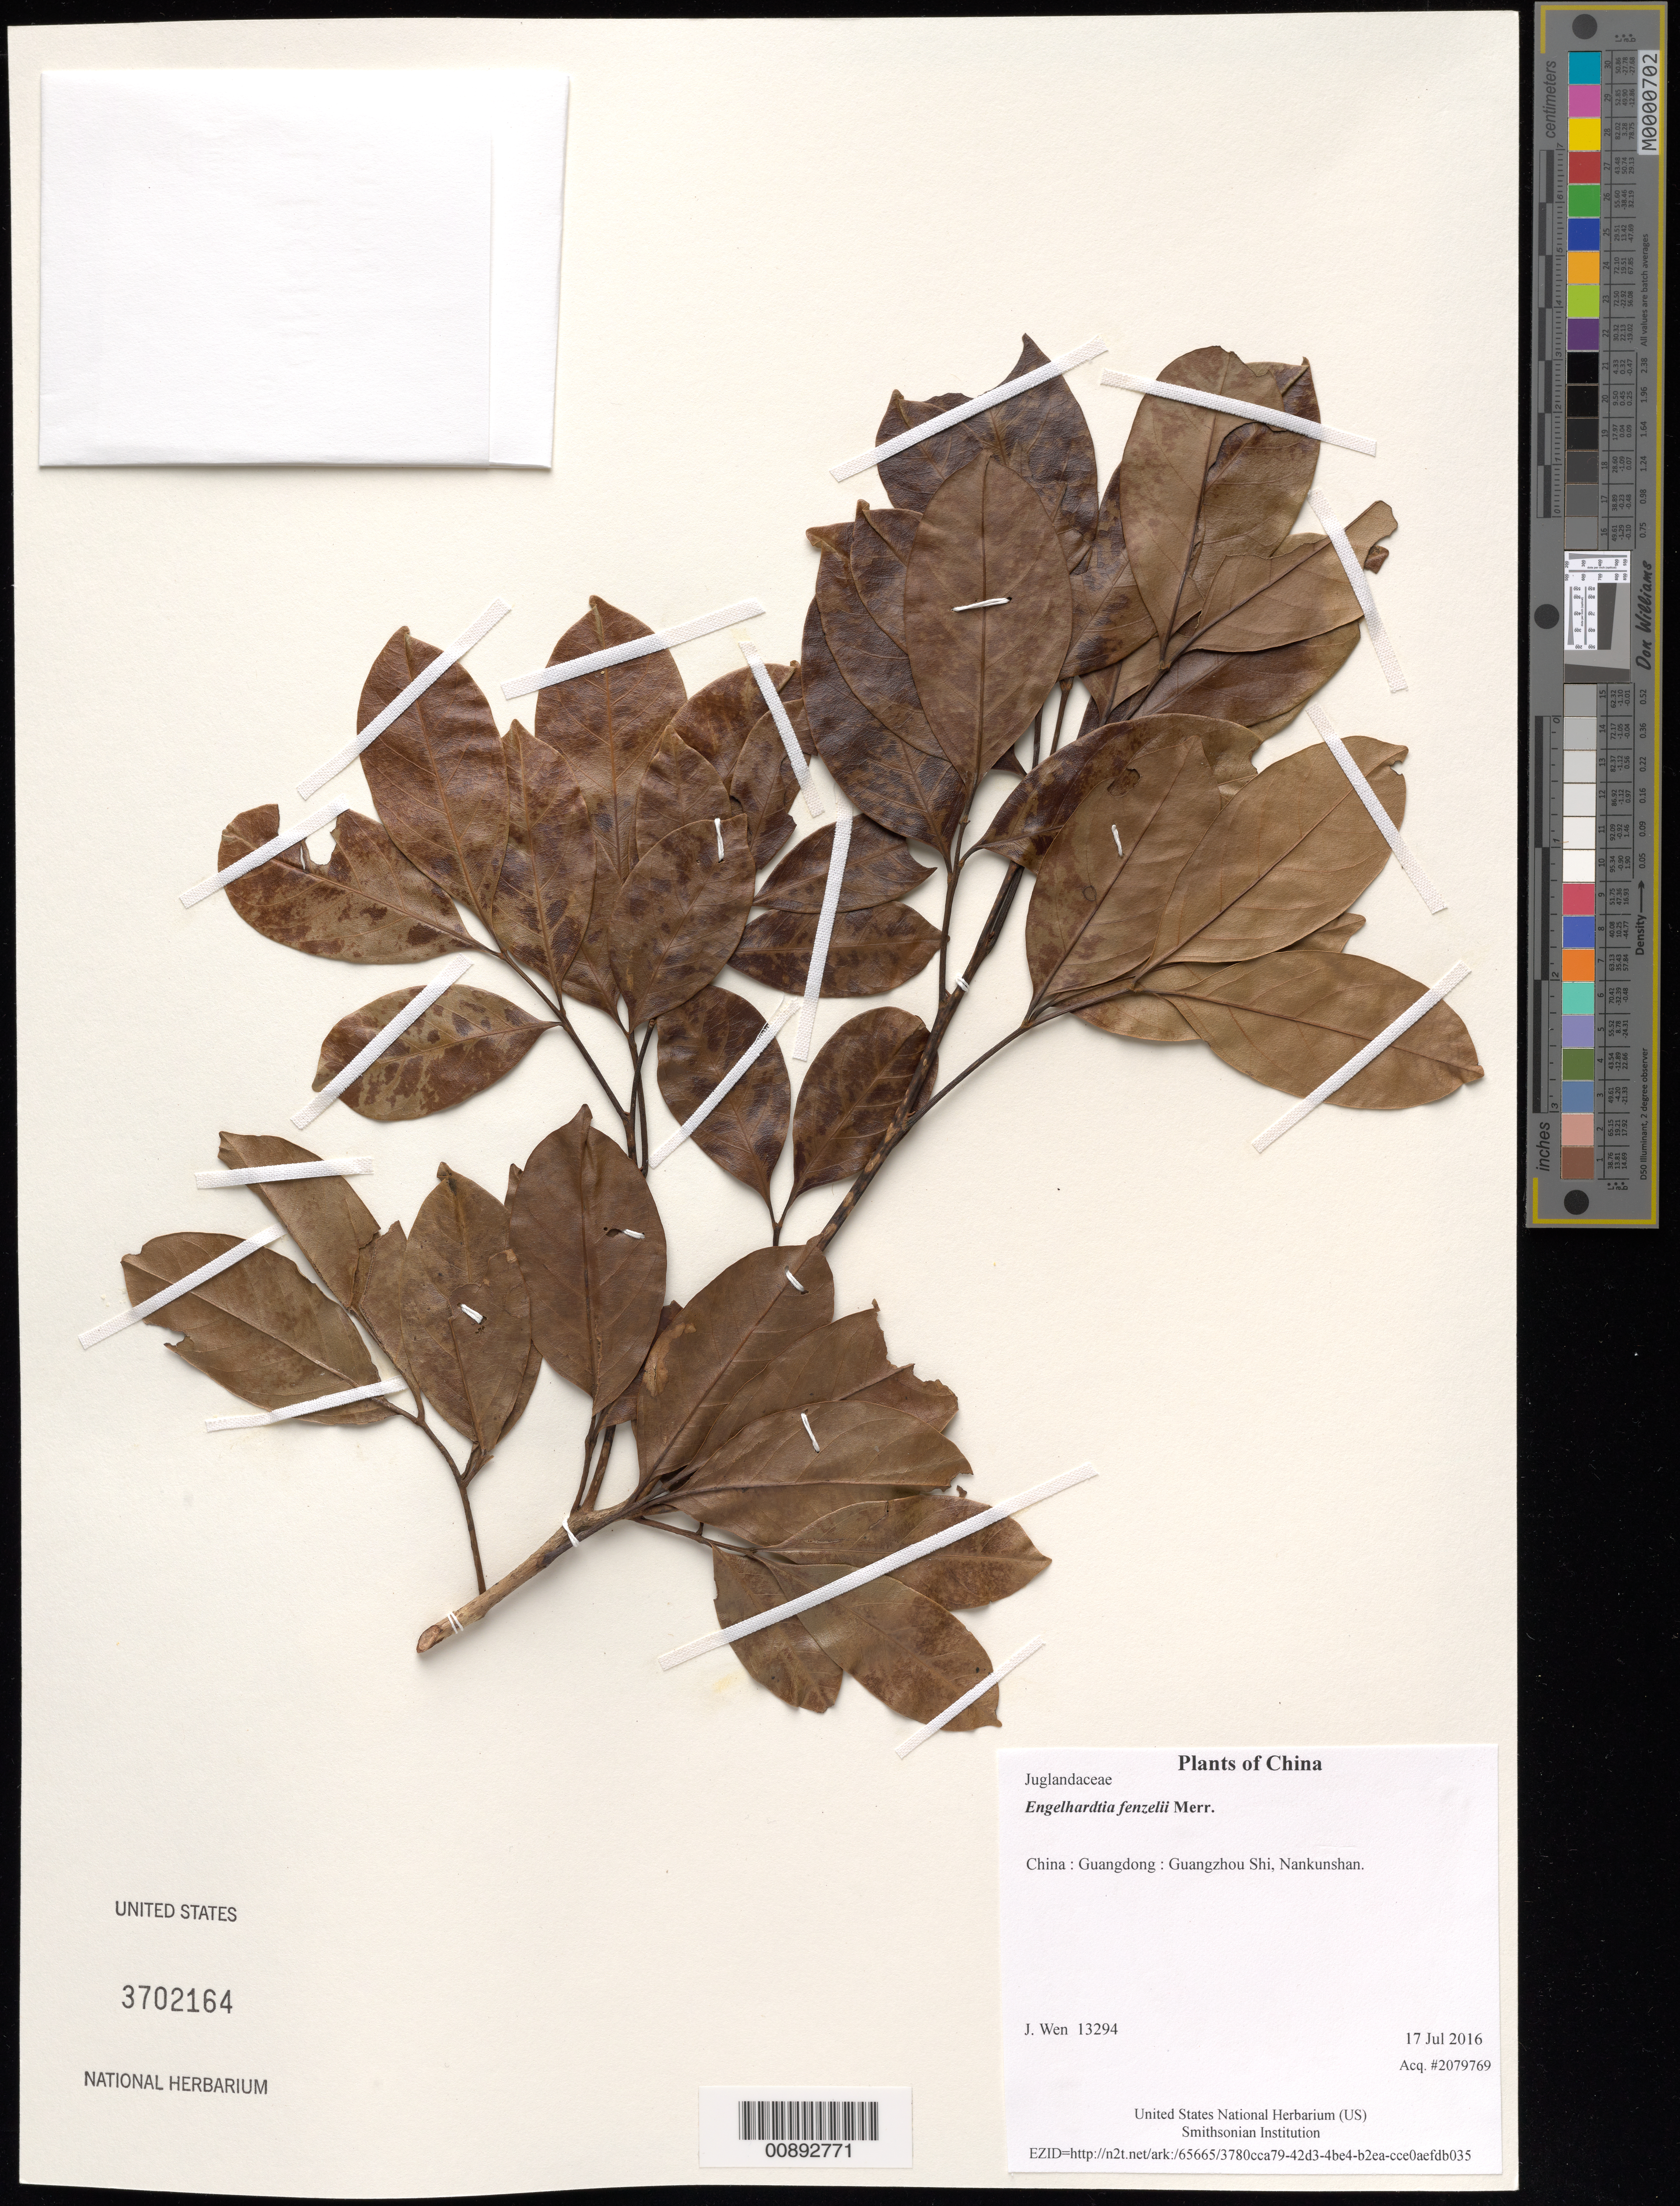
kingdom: Plantae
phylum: Tracheophyta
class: Magnoliopsida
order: Fagales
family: Juglandaceae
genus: Engelhardia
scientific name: Engelhardia fenzelii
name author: Merr.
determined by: Wen, Jun, (BOT), Smithsonian Institution - National Museum of Natural History (UNITED STATES)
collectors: J. Wen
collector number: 13294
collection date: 2016-07-17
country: China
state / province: Guangdong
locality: Guangzhou Shi, Nankunshan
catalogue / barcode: US 3702164